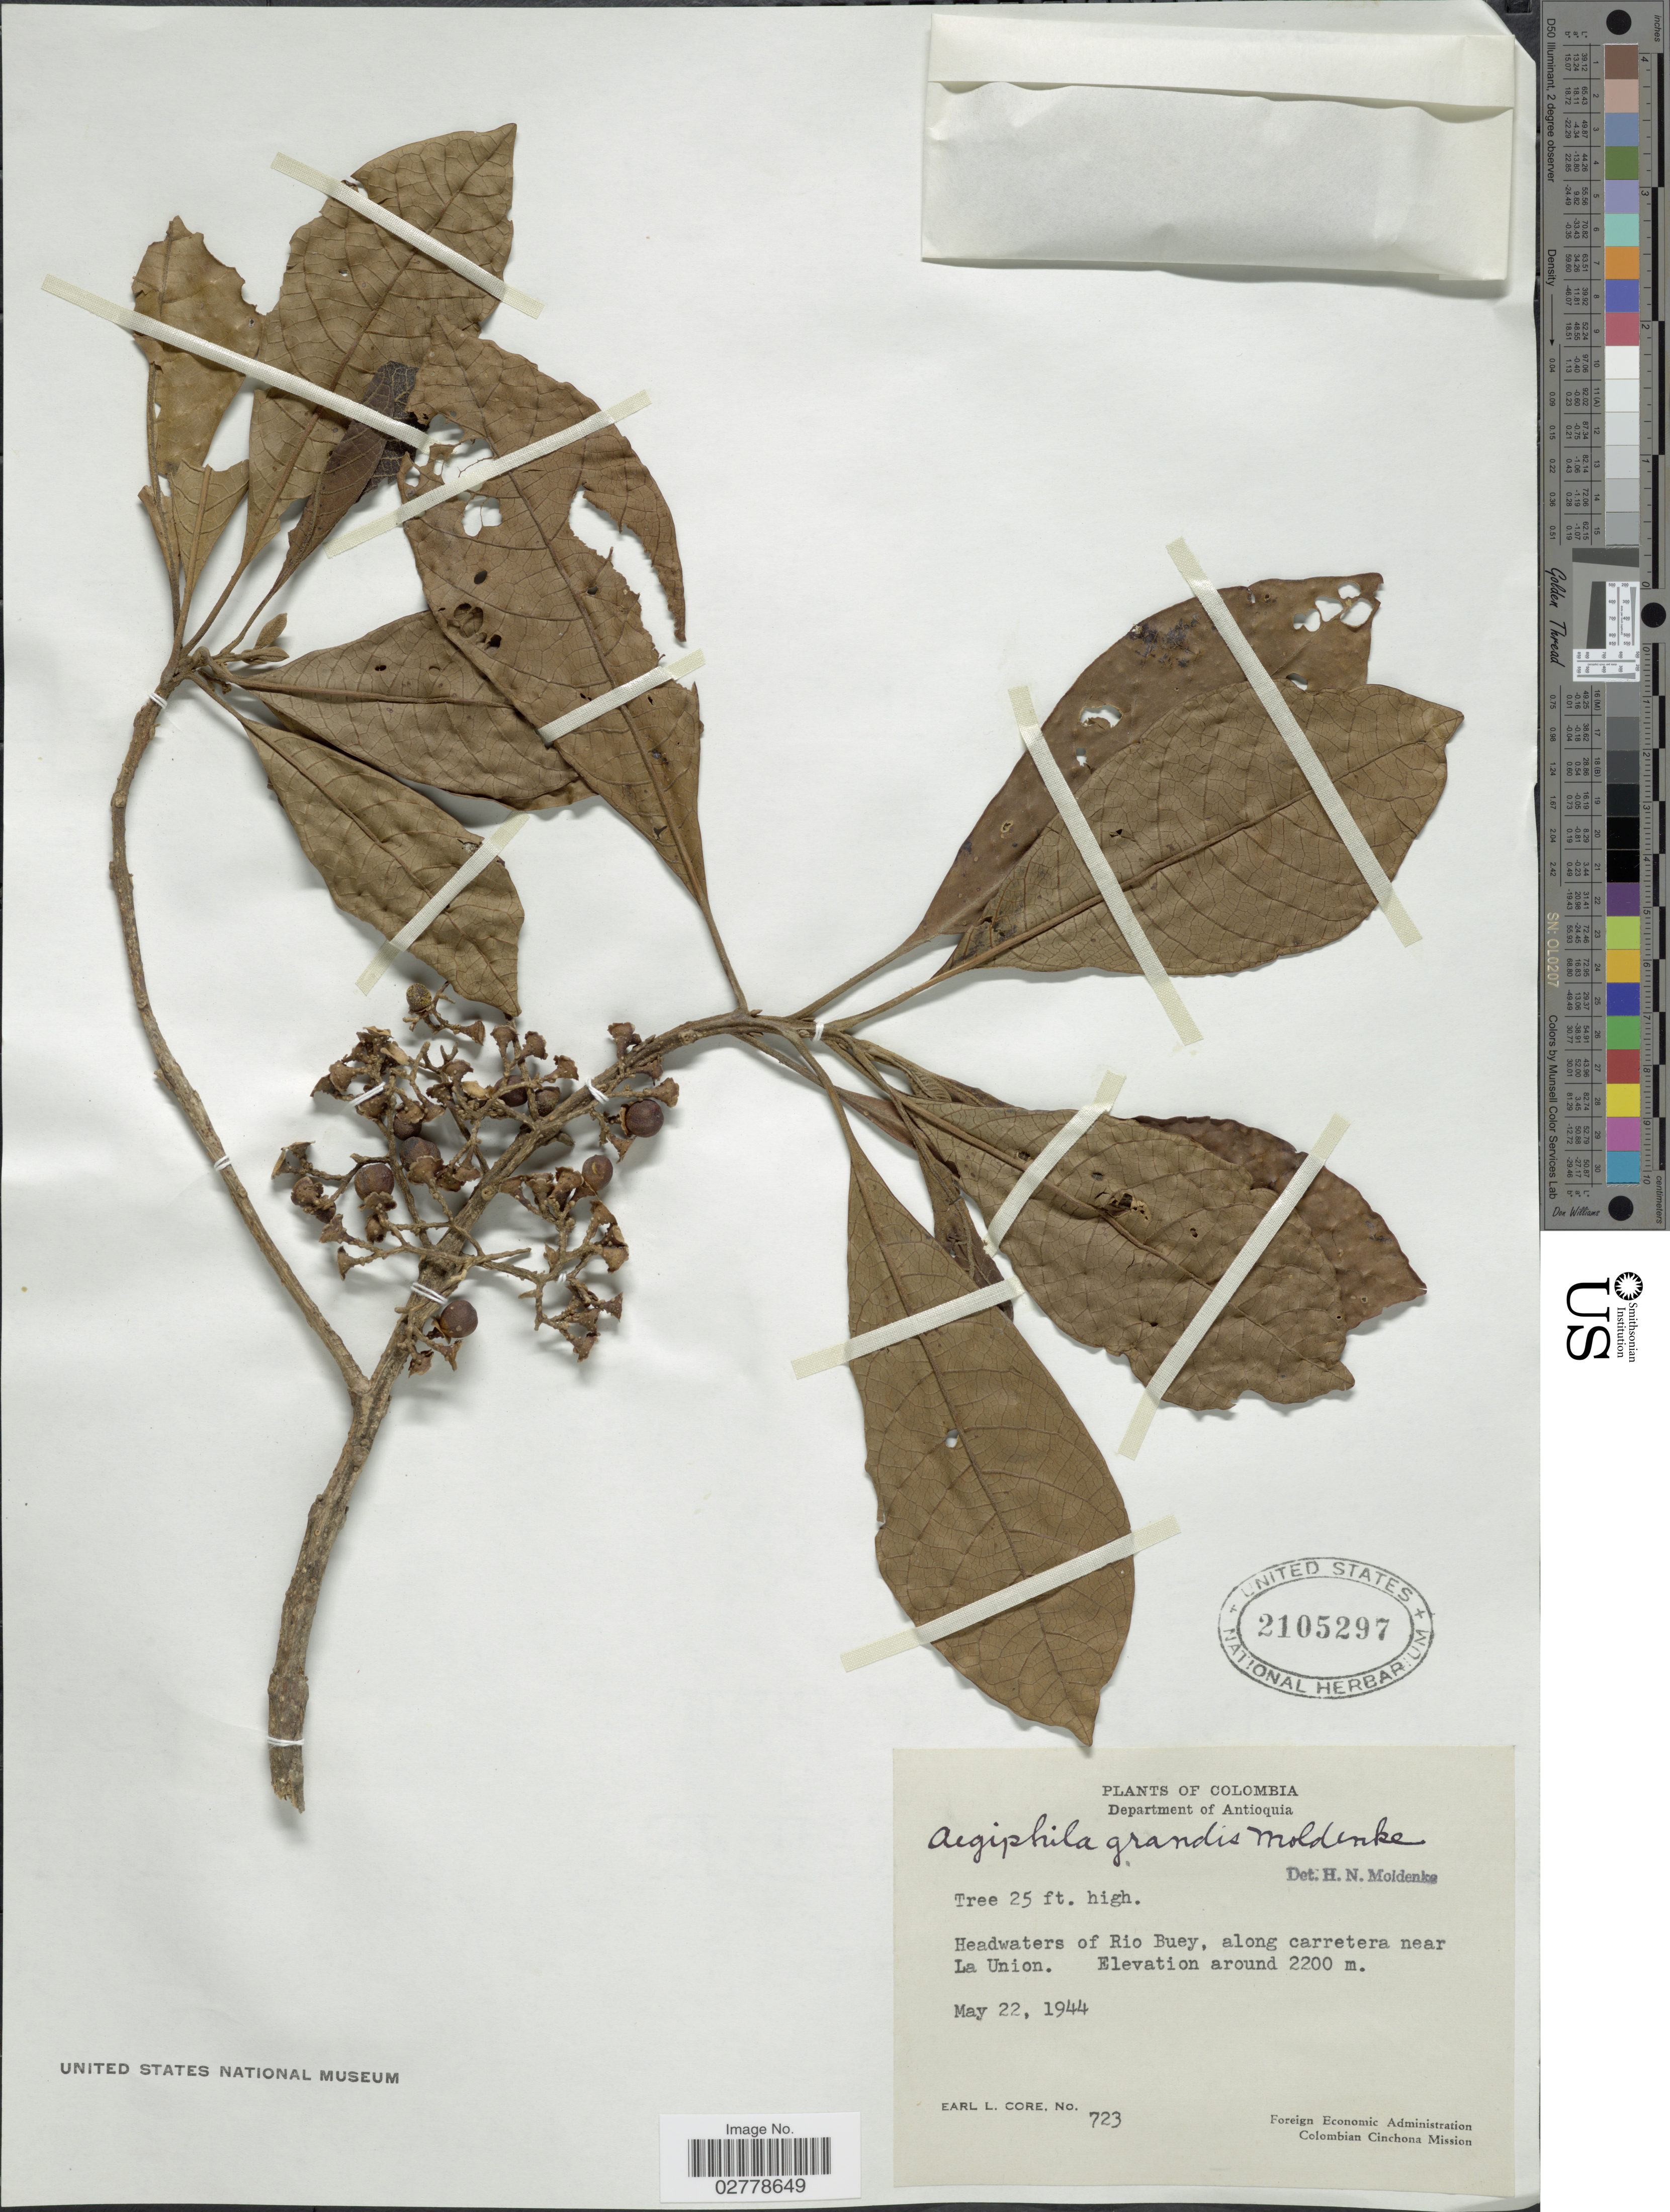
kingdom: Plantae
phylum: Tracheophyta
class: Magnoliopsida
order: Lamiales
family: Lamiaceae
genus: Aegiphila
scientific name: Aegiphila grandis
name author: Moldenke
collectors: E. L. Core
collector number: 723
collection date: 1944-05-22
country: Colombia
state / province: Antioquia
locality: Department of Antioquia. Headwaters of Rio Buey, along carretera near La Union.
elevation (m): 2200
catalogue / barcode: US 2105297